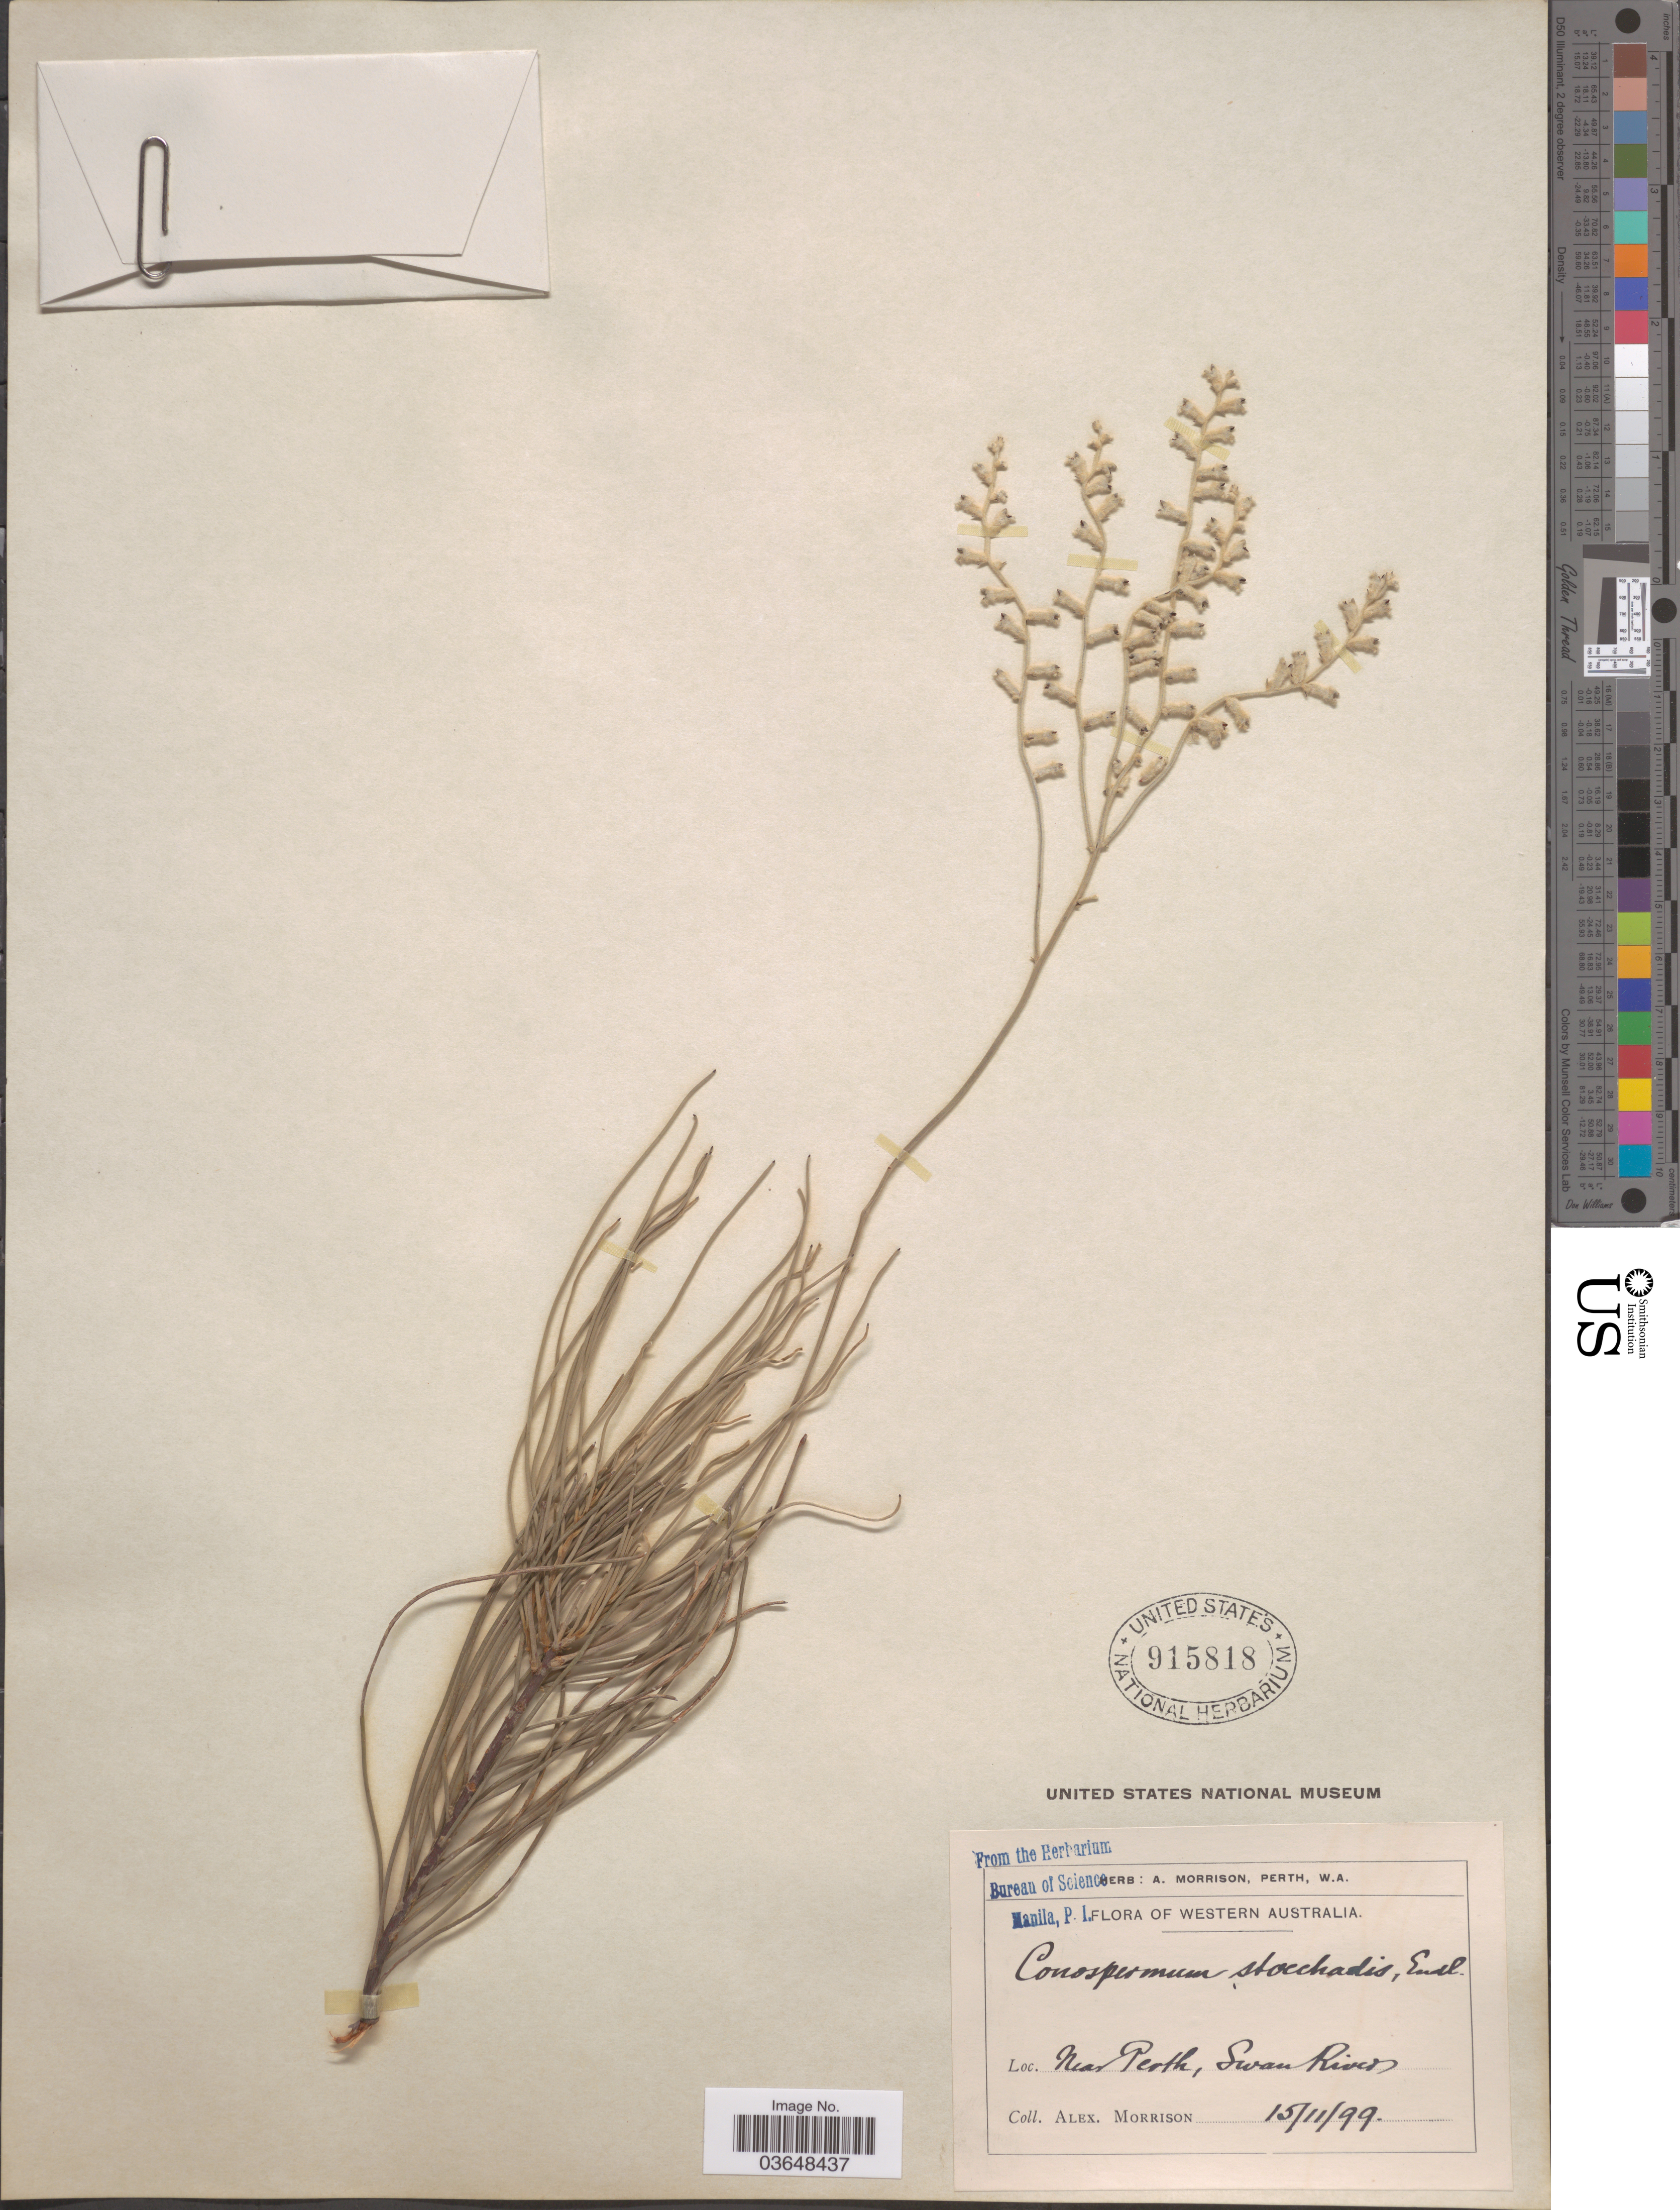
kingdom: Plantae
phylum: Tracheophyta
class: Magnoliopsida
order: Proteales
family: Proteaceae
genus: Conospermum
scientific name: Conospermum stoechadis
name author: Endl.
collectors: A. Morrison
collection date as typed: Transcribed d/m/y: 15/11/99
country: Australia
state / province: Western Australia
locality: New Perth, Swan River.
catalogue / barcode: US 915818